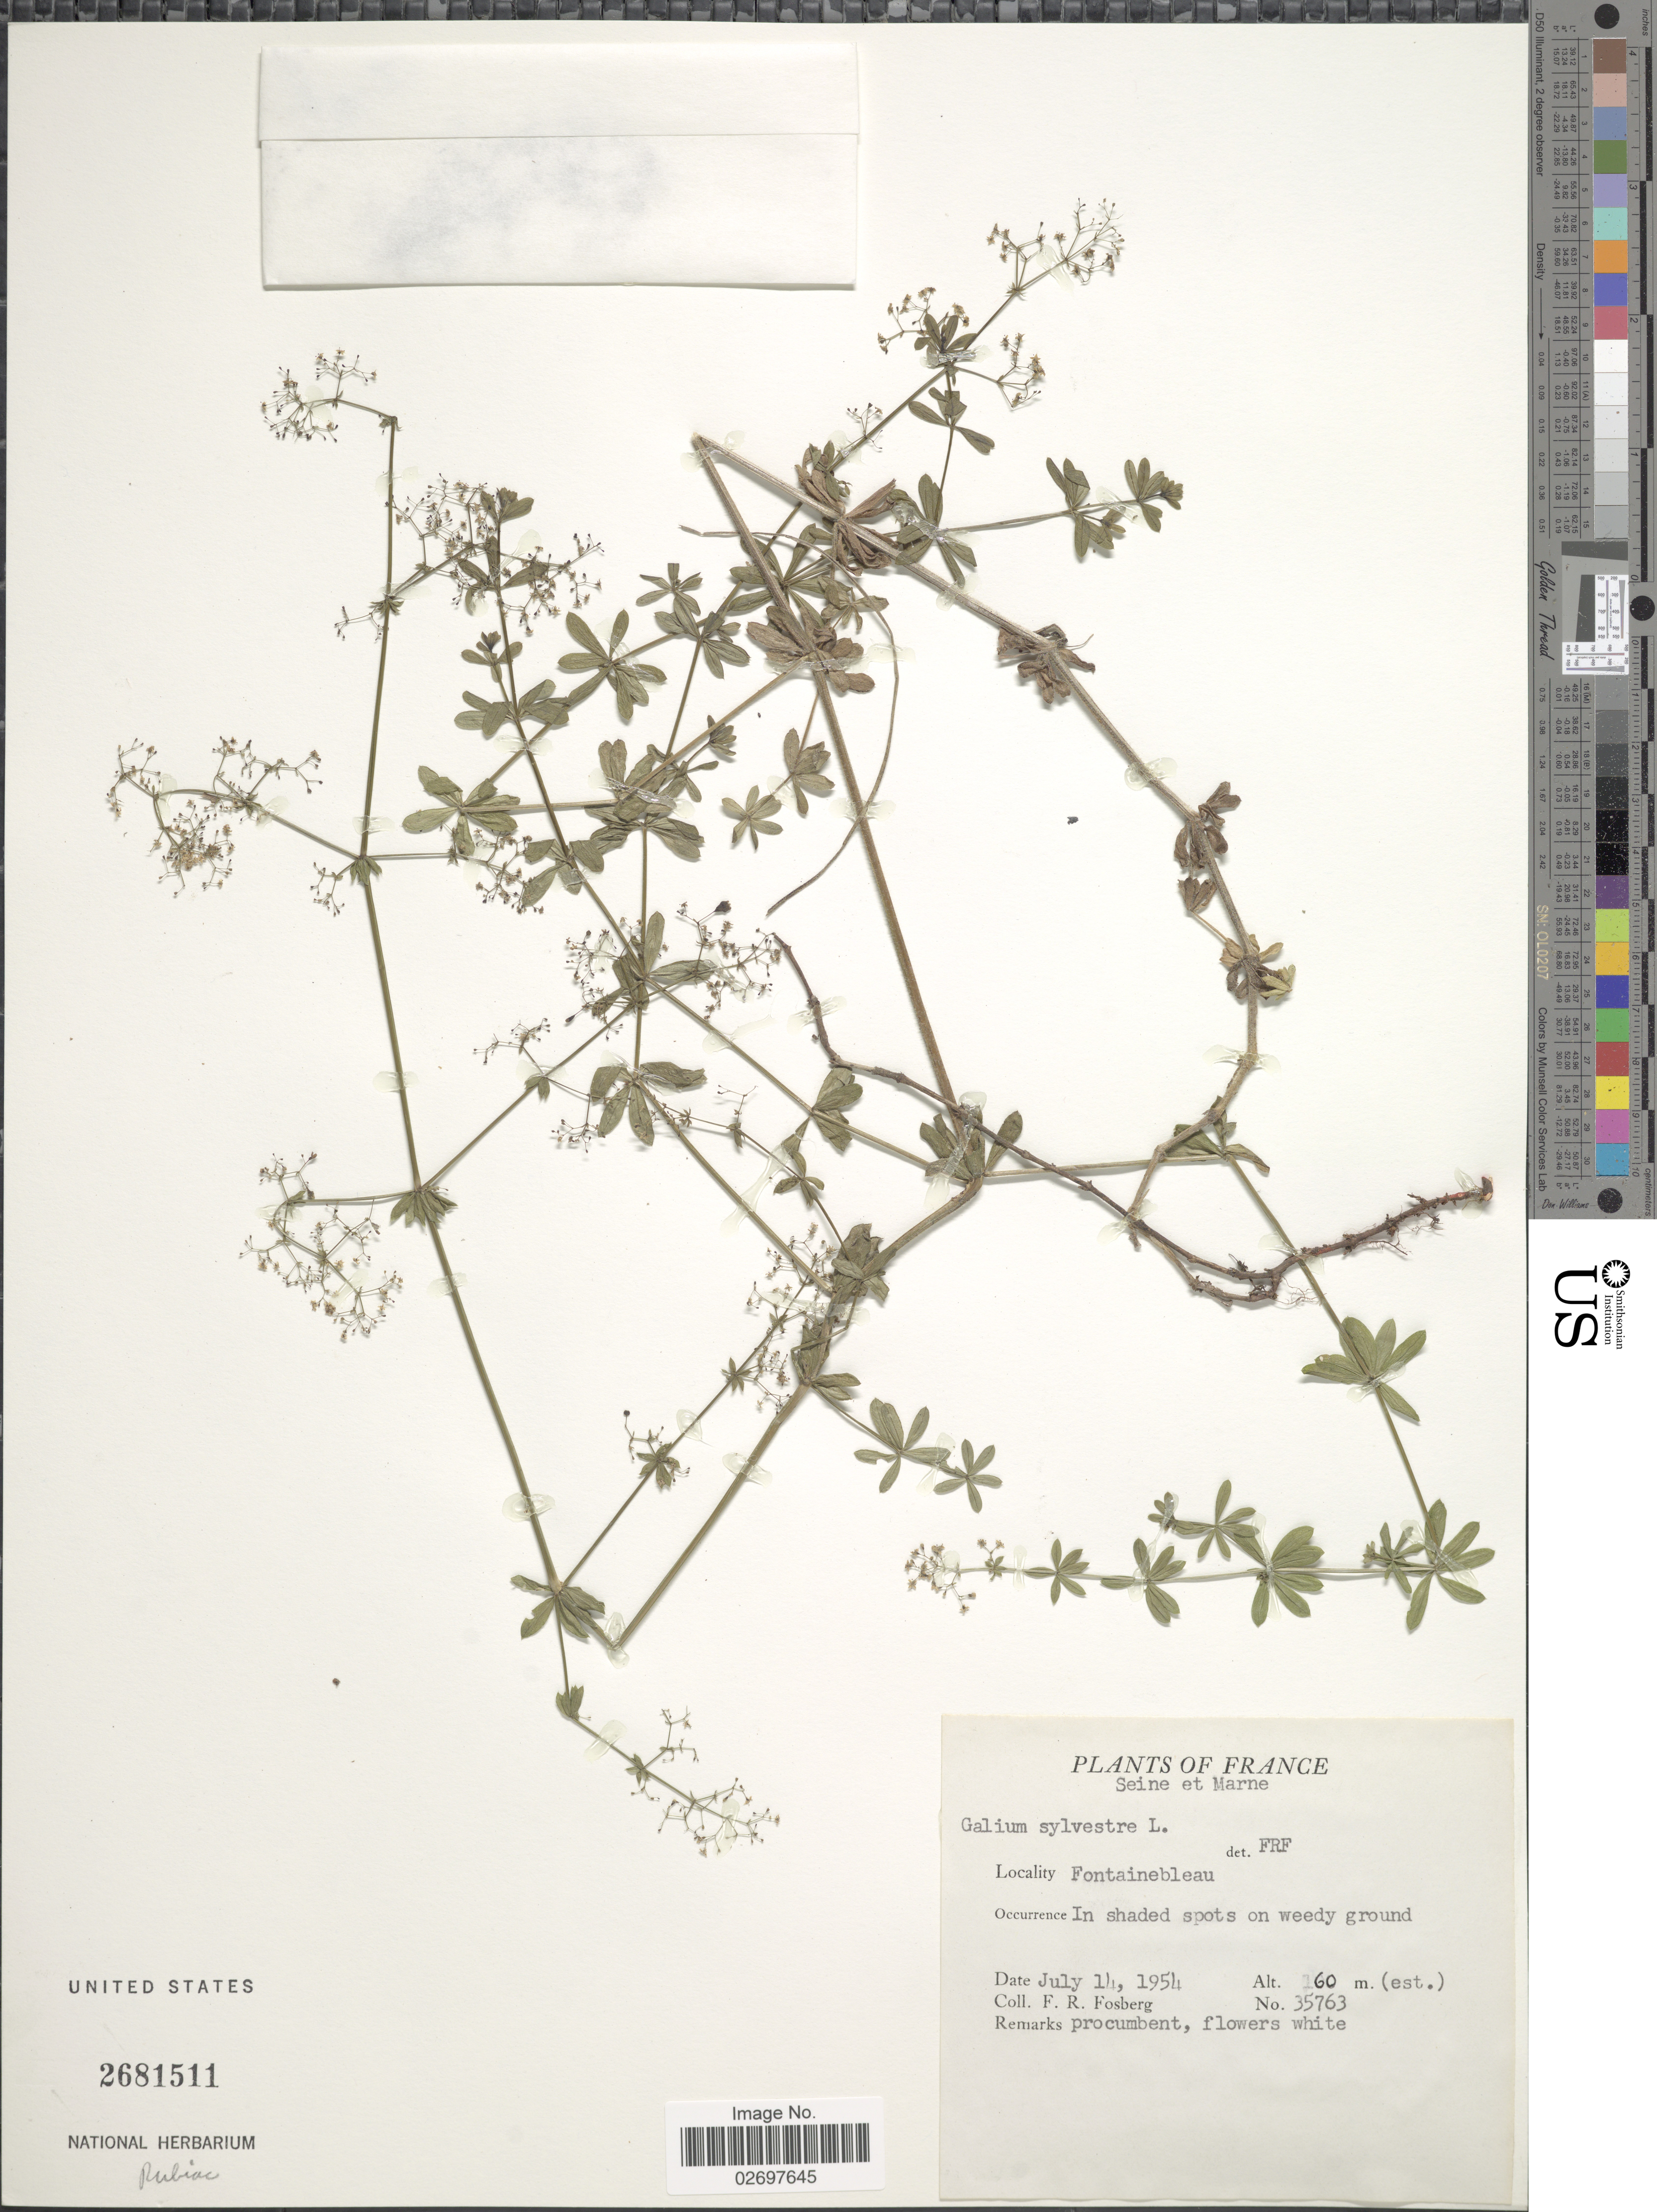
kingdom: Plantae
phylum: Tracheophyta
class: Magnoliopsida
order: Gentianales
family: Rubiaceae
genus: Galium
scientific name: Galium sylvestre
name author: Scop.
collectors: F. R. Fosberg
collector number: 35763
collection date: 1954-07-14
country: France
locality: Seine et Marne, Fontainebleau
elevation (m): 60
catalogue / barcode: US 2681511